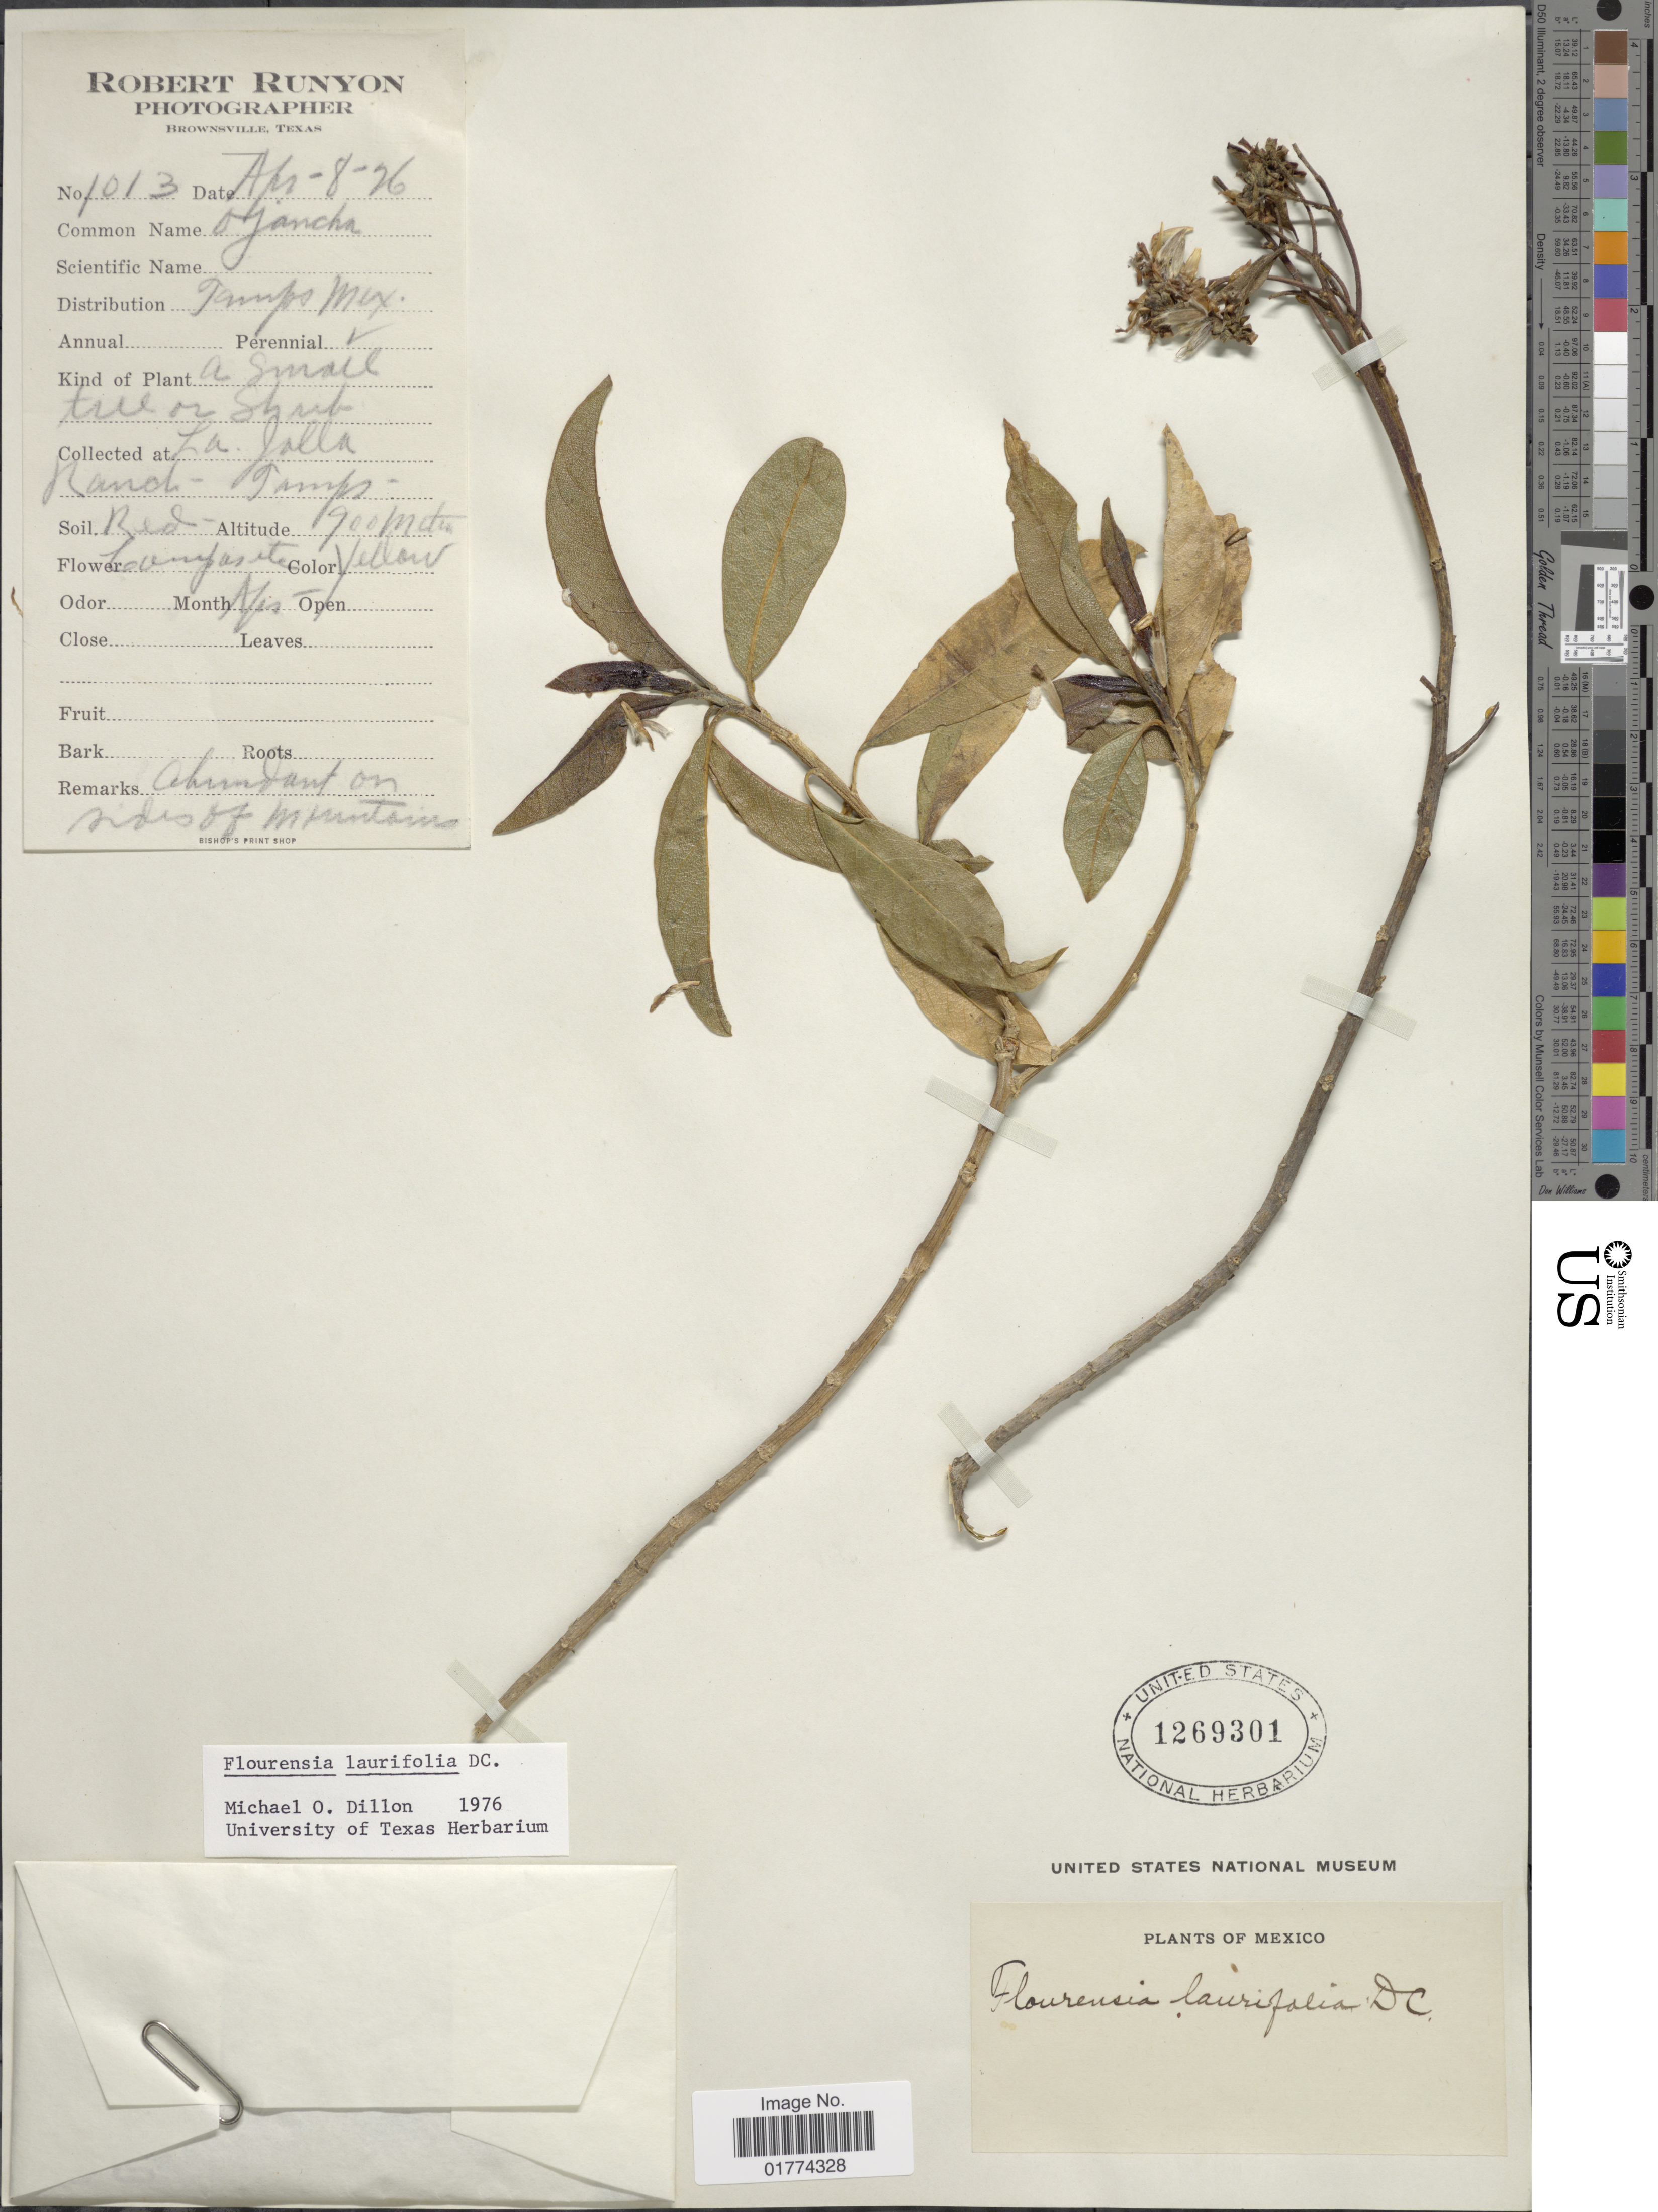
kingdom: Plantae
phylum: Tracheophyta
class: Magnoliopsida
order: Asterales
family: Asteraceae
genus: Flourensia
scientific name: Flourensia laurifolia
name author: DC.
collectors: R. Runyon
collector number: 1013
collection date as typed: Transcribed d/m/y: 8/4/26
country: Mexico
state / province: Tamaulipas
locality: La Jolla Ranch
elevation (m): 900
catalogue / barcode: US 1269301